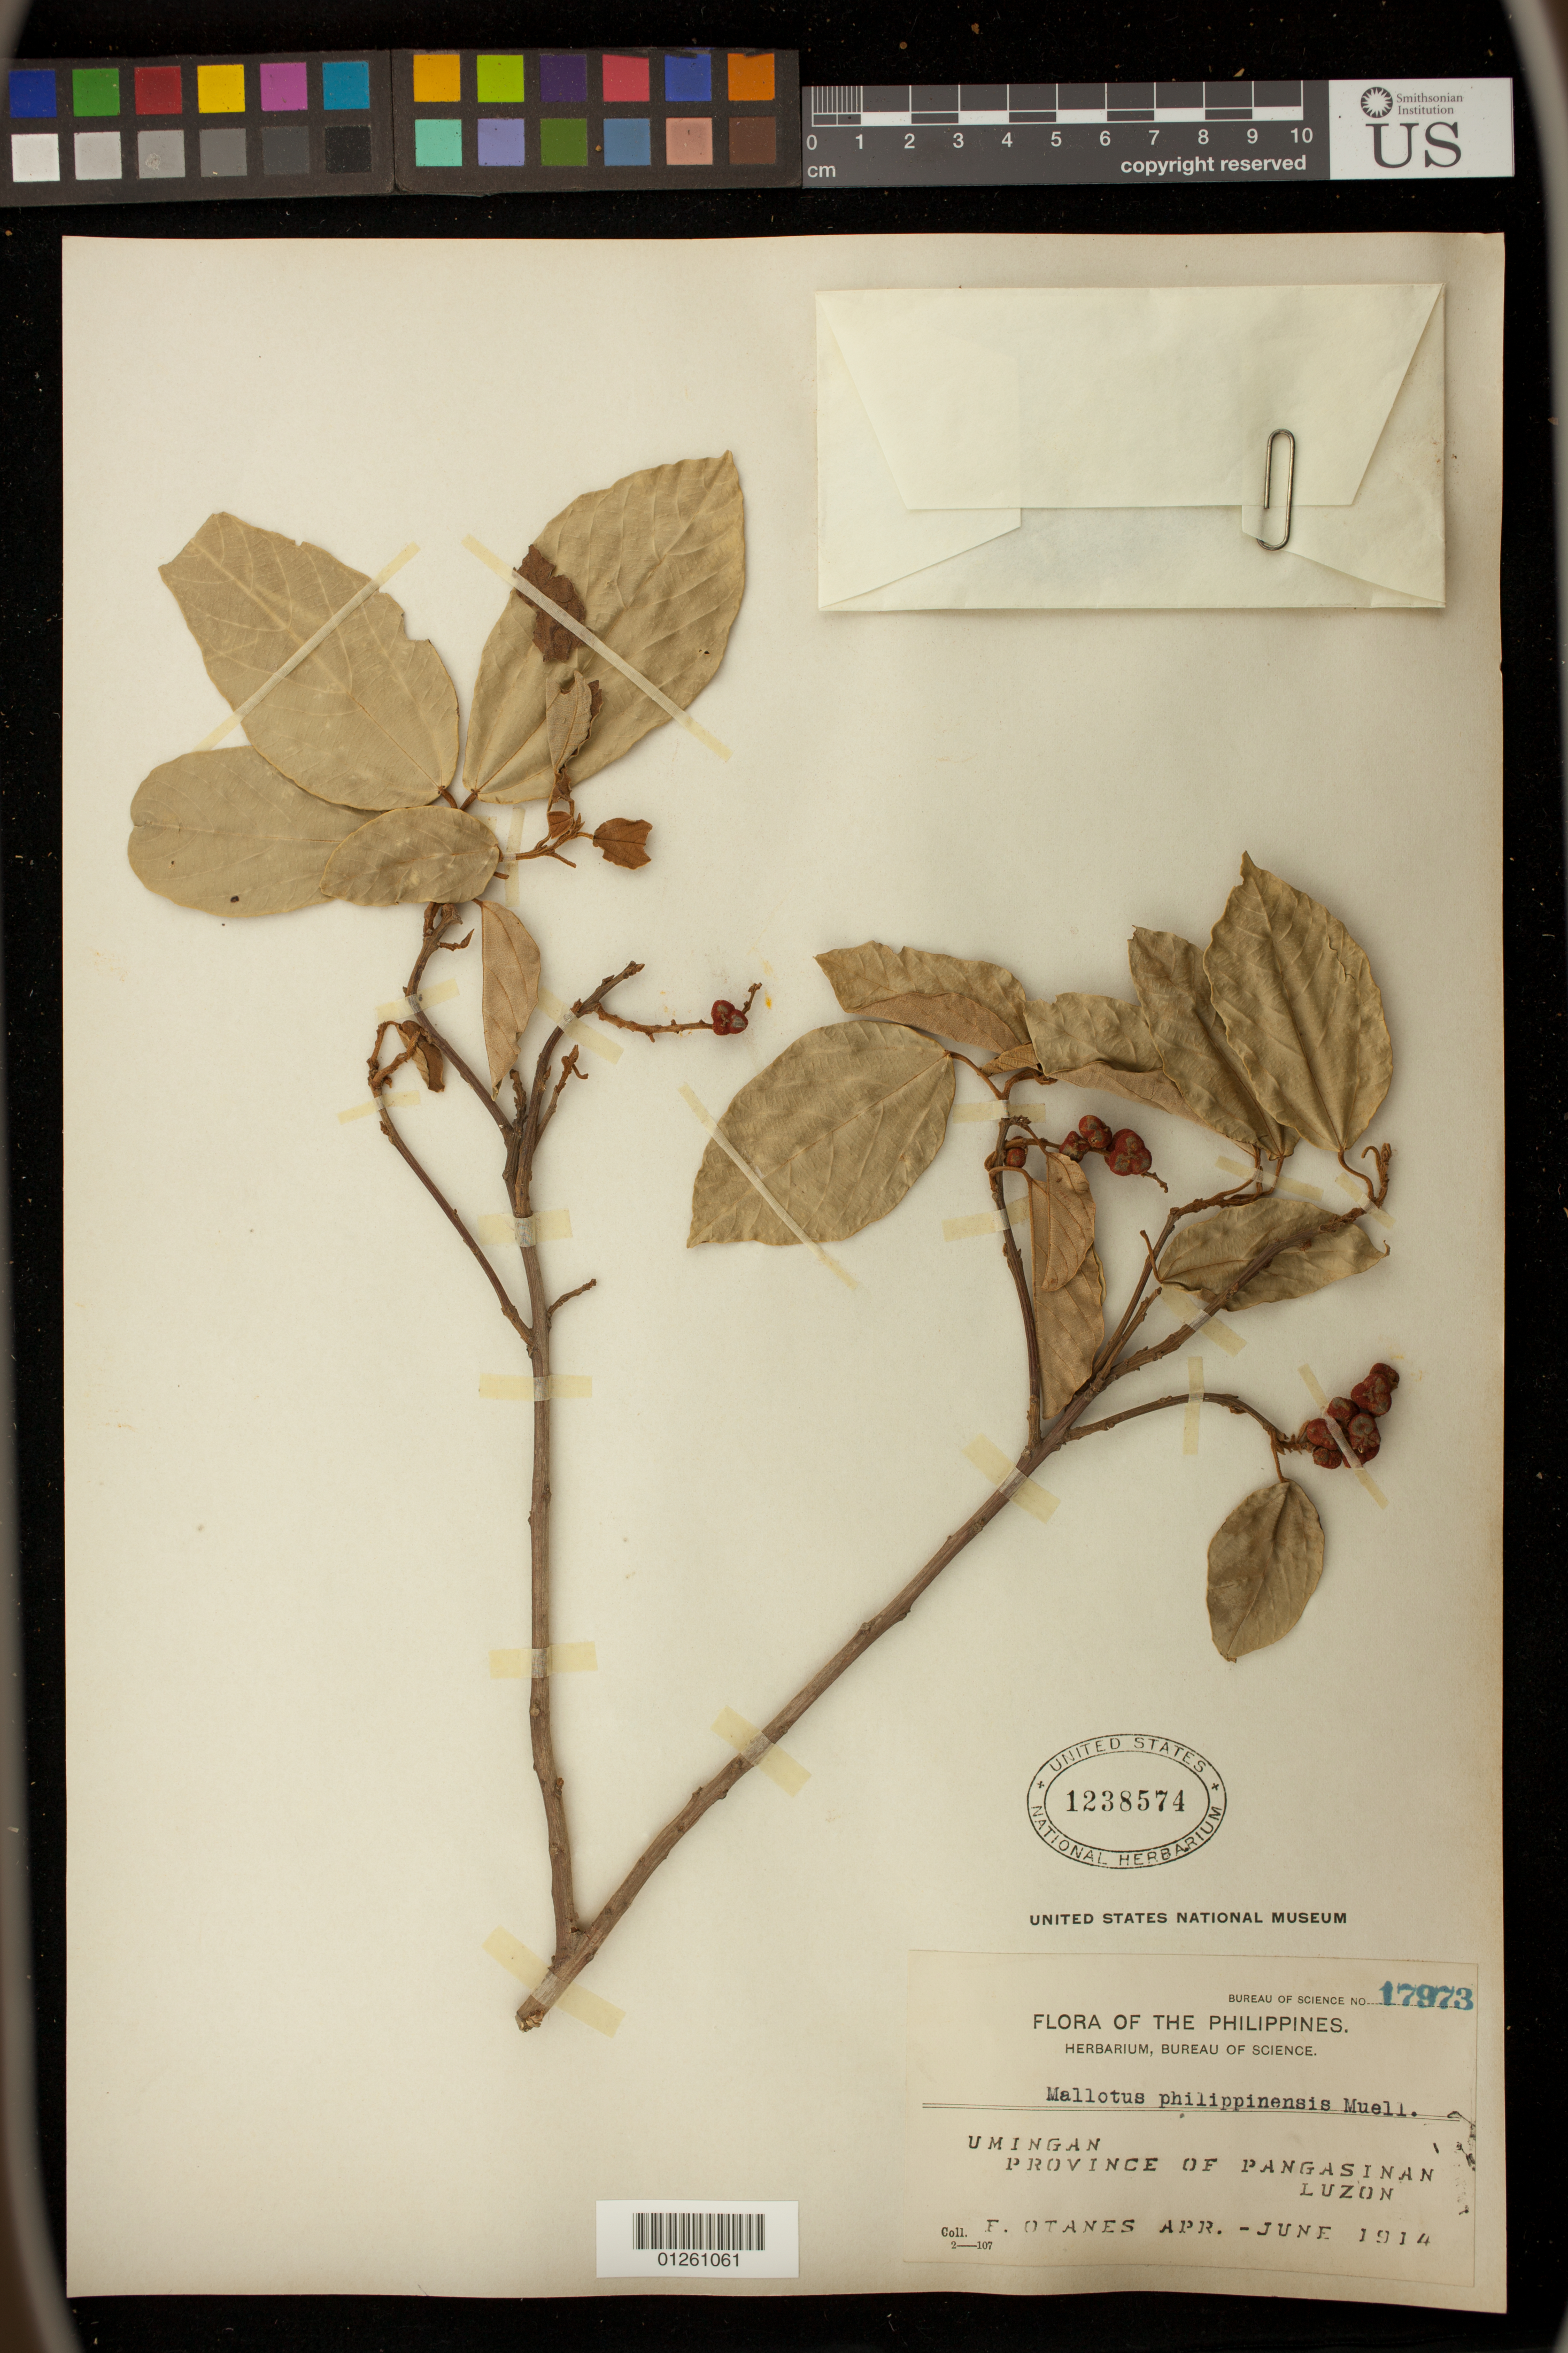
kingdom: Plantae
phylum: Tracheophyta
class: Magnoliopsida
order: Malpighiales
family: Euphorbiaceae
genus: Mallotus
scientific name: Mallotus philippensis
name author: (Lam.) Müll. Arg.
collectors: F. Q. Otanes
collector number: Bur. Sci. 17973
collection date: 1914-05/1914-06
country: Philippines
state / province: Ilocos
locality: Umingan, Province of Pangasinan, Luzon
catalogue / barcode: US 1238574